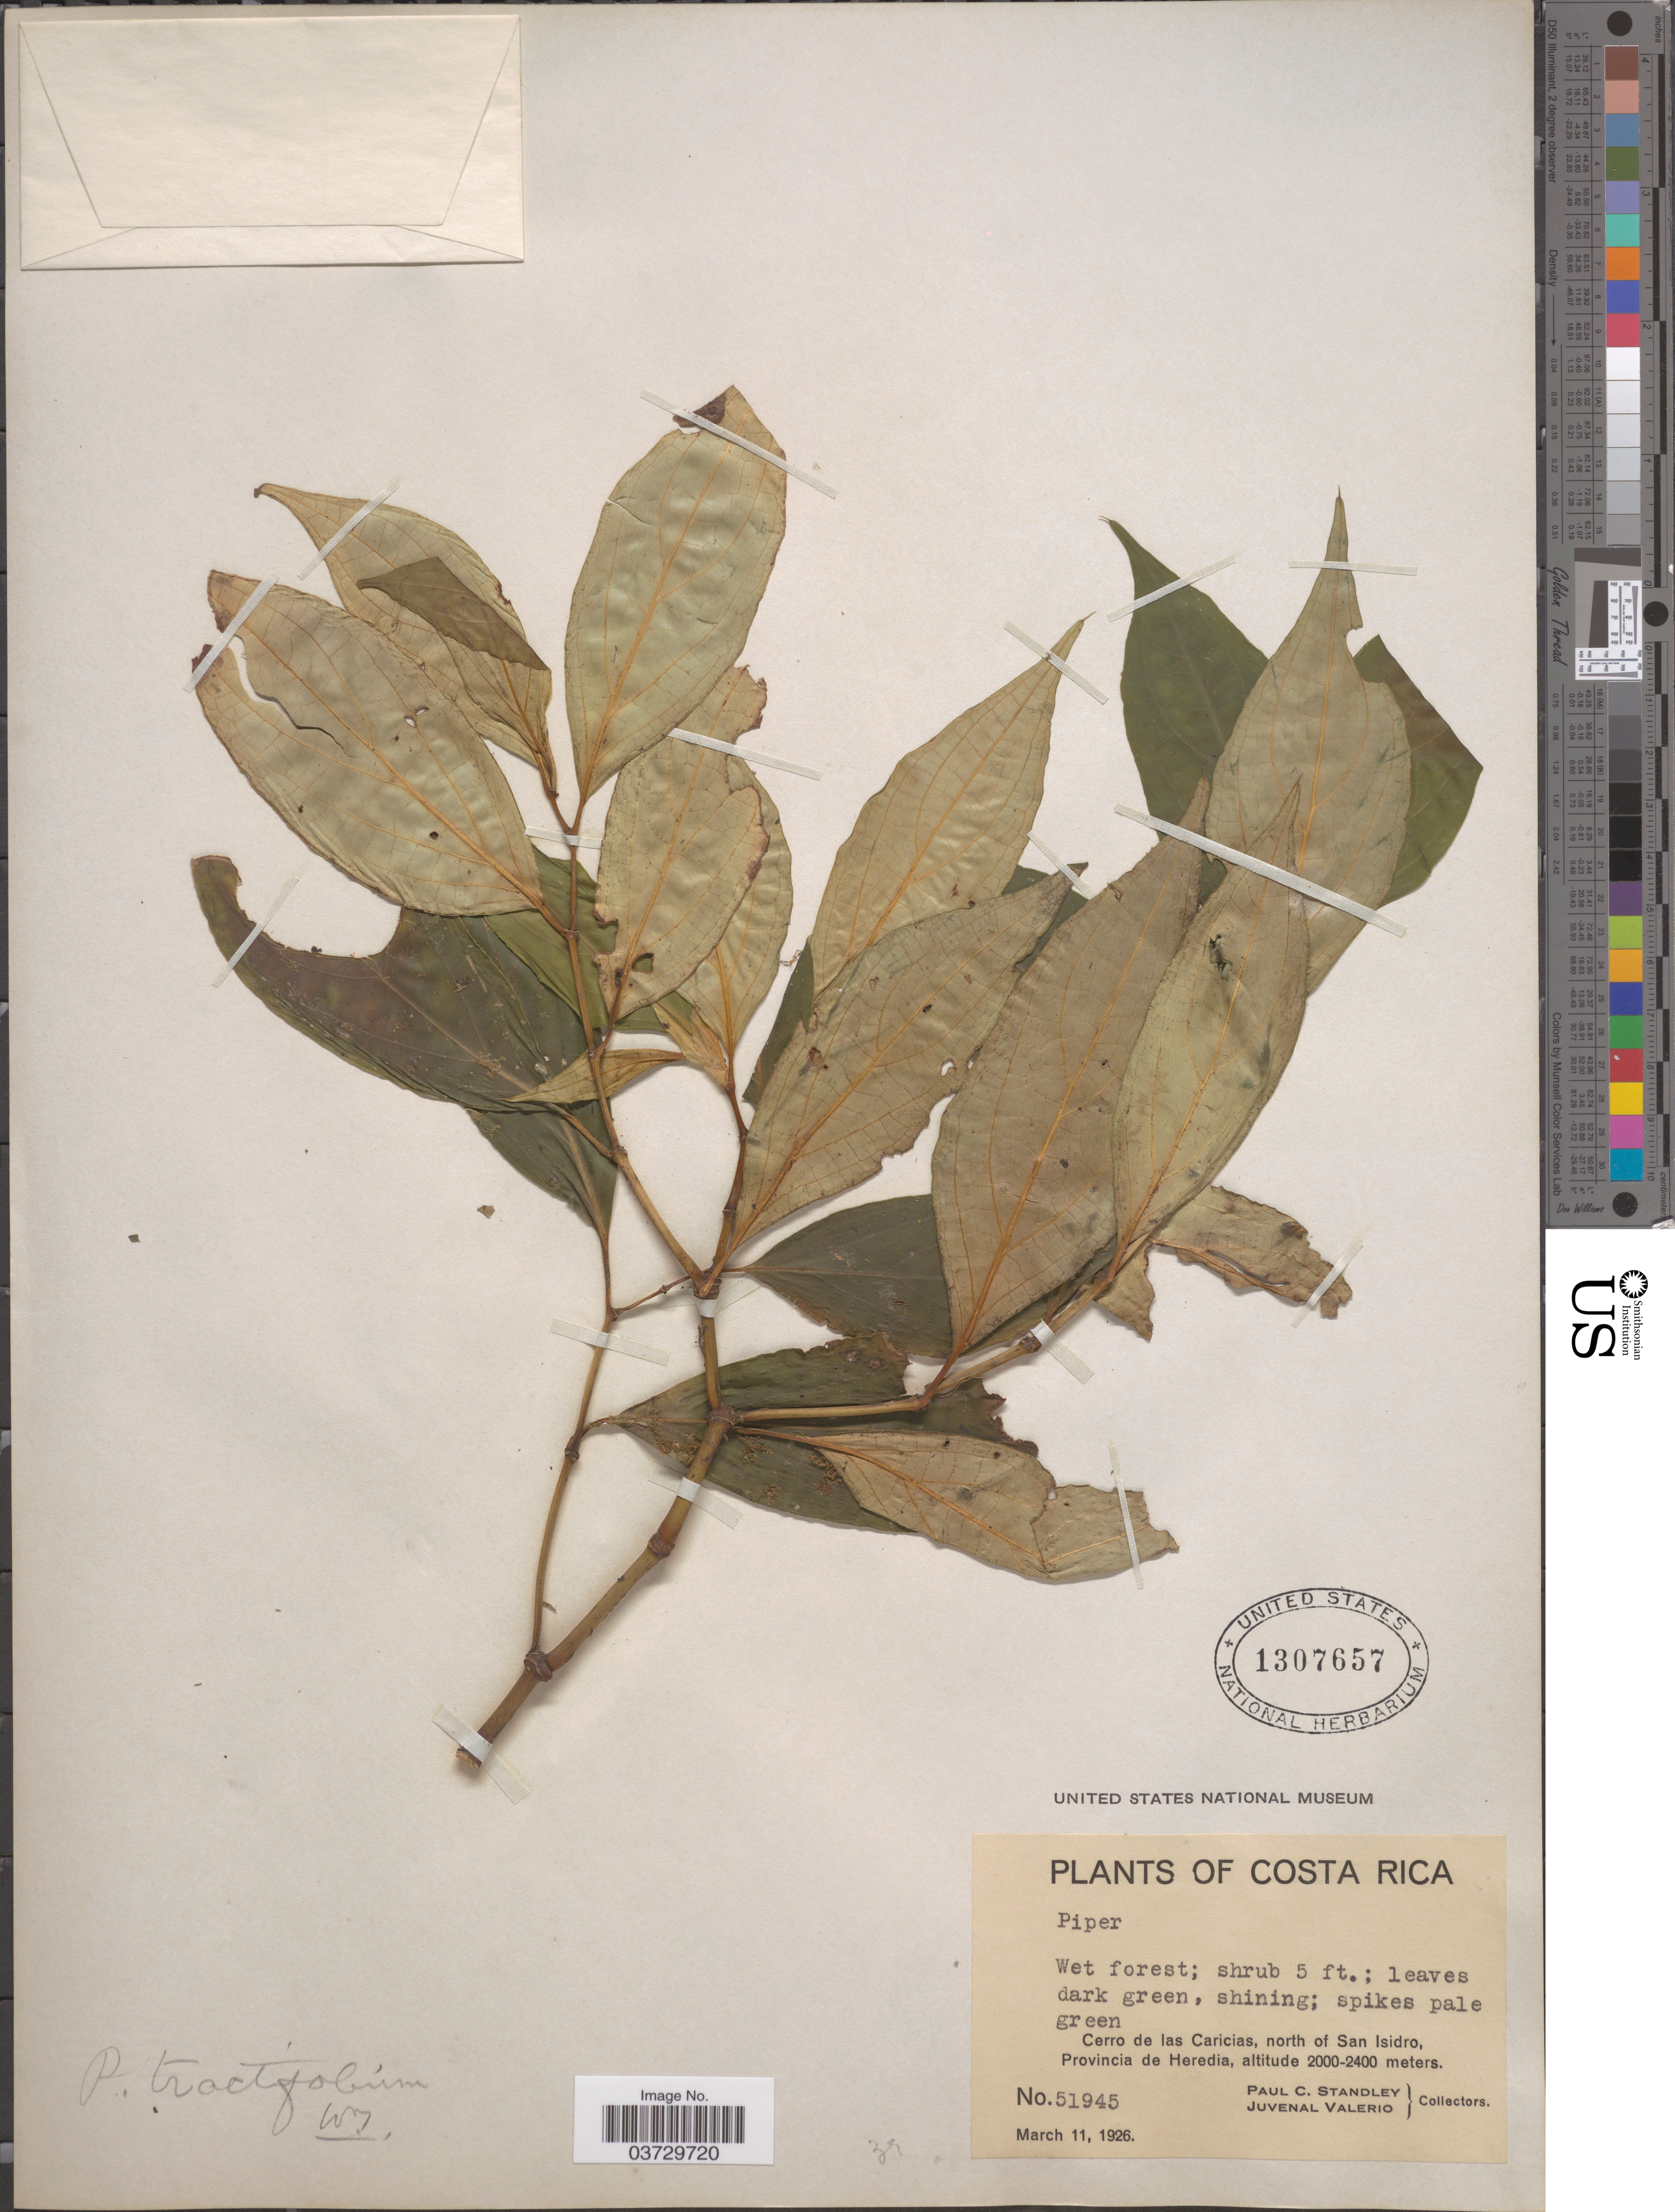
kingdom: Plantae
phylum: Tracheophyta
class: Magnoliopsida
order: Piperales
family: Piperaceae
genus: Piper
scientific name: Piper tractifolium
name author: Trel.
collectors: P. C. Standley & J. Valerio R.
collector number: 51945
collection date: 1926-03-11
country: Costa Rica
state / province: Heredia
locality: Cerro de las Caricias, north of San Isidro.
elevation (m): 2000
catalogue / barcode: US 1307657